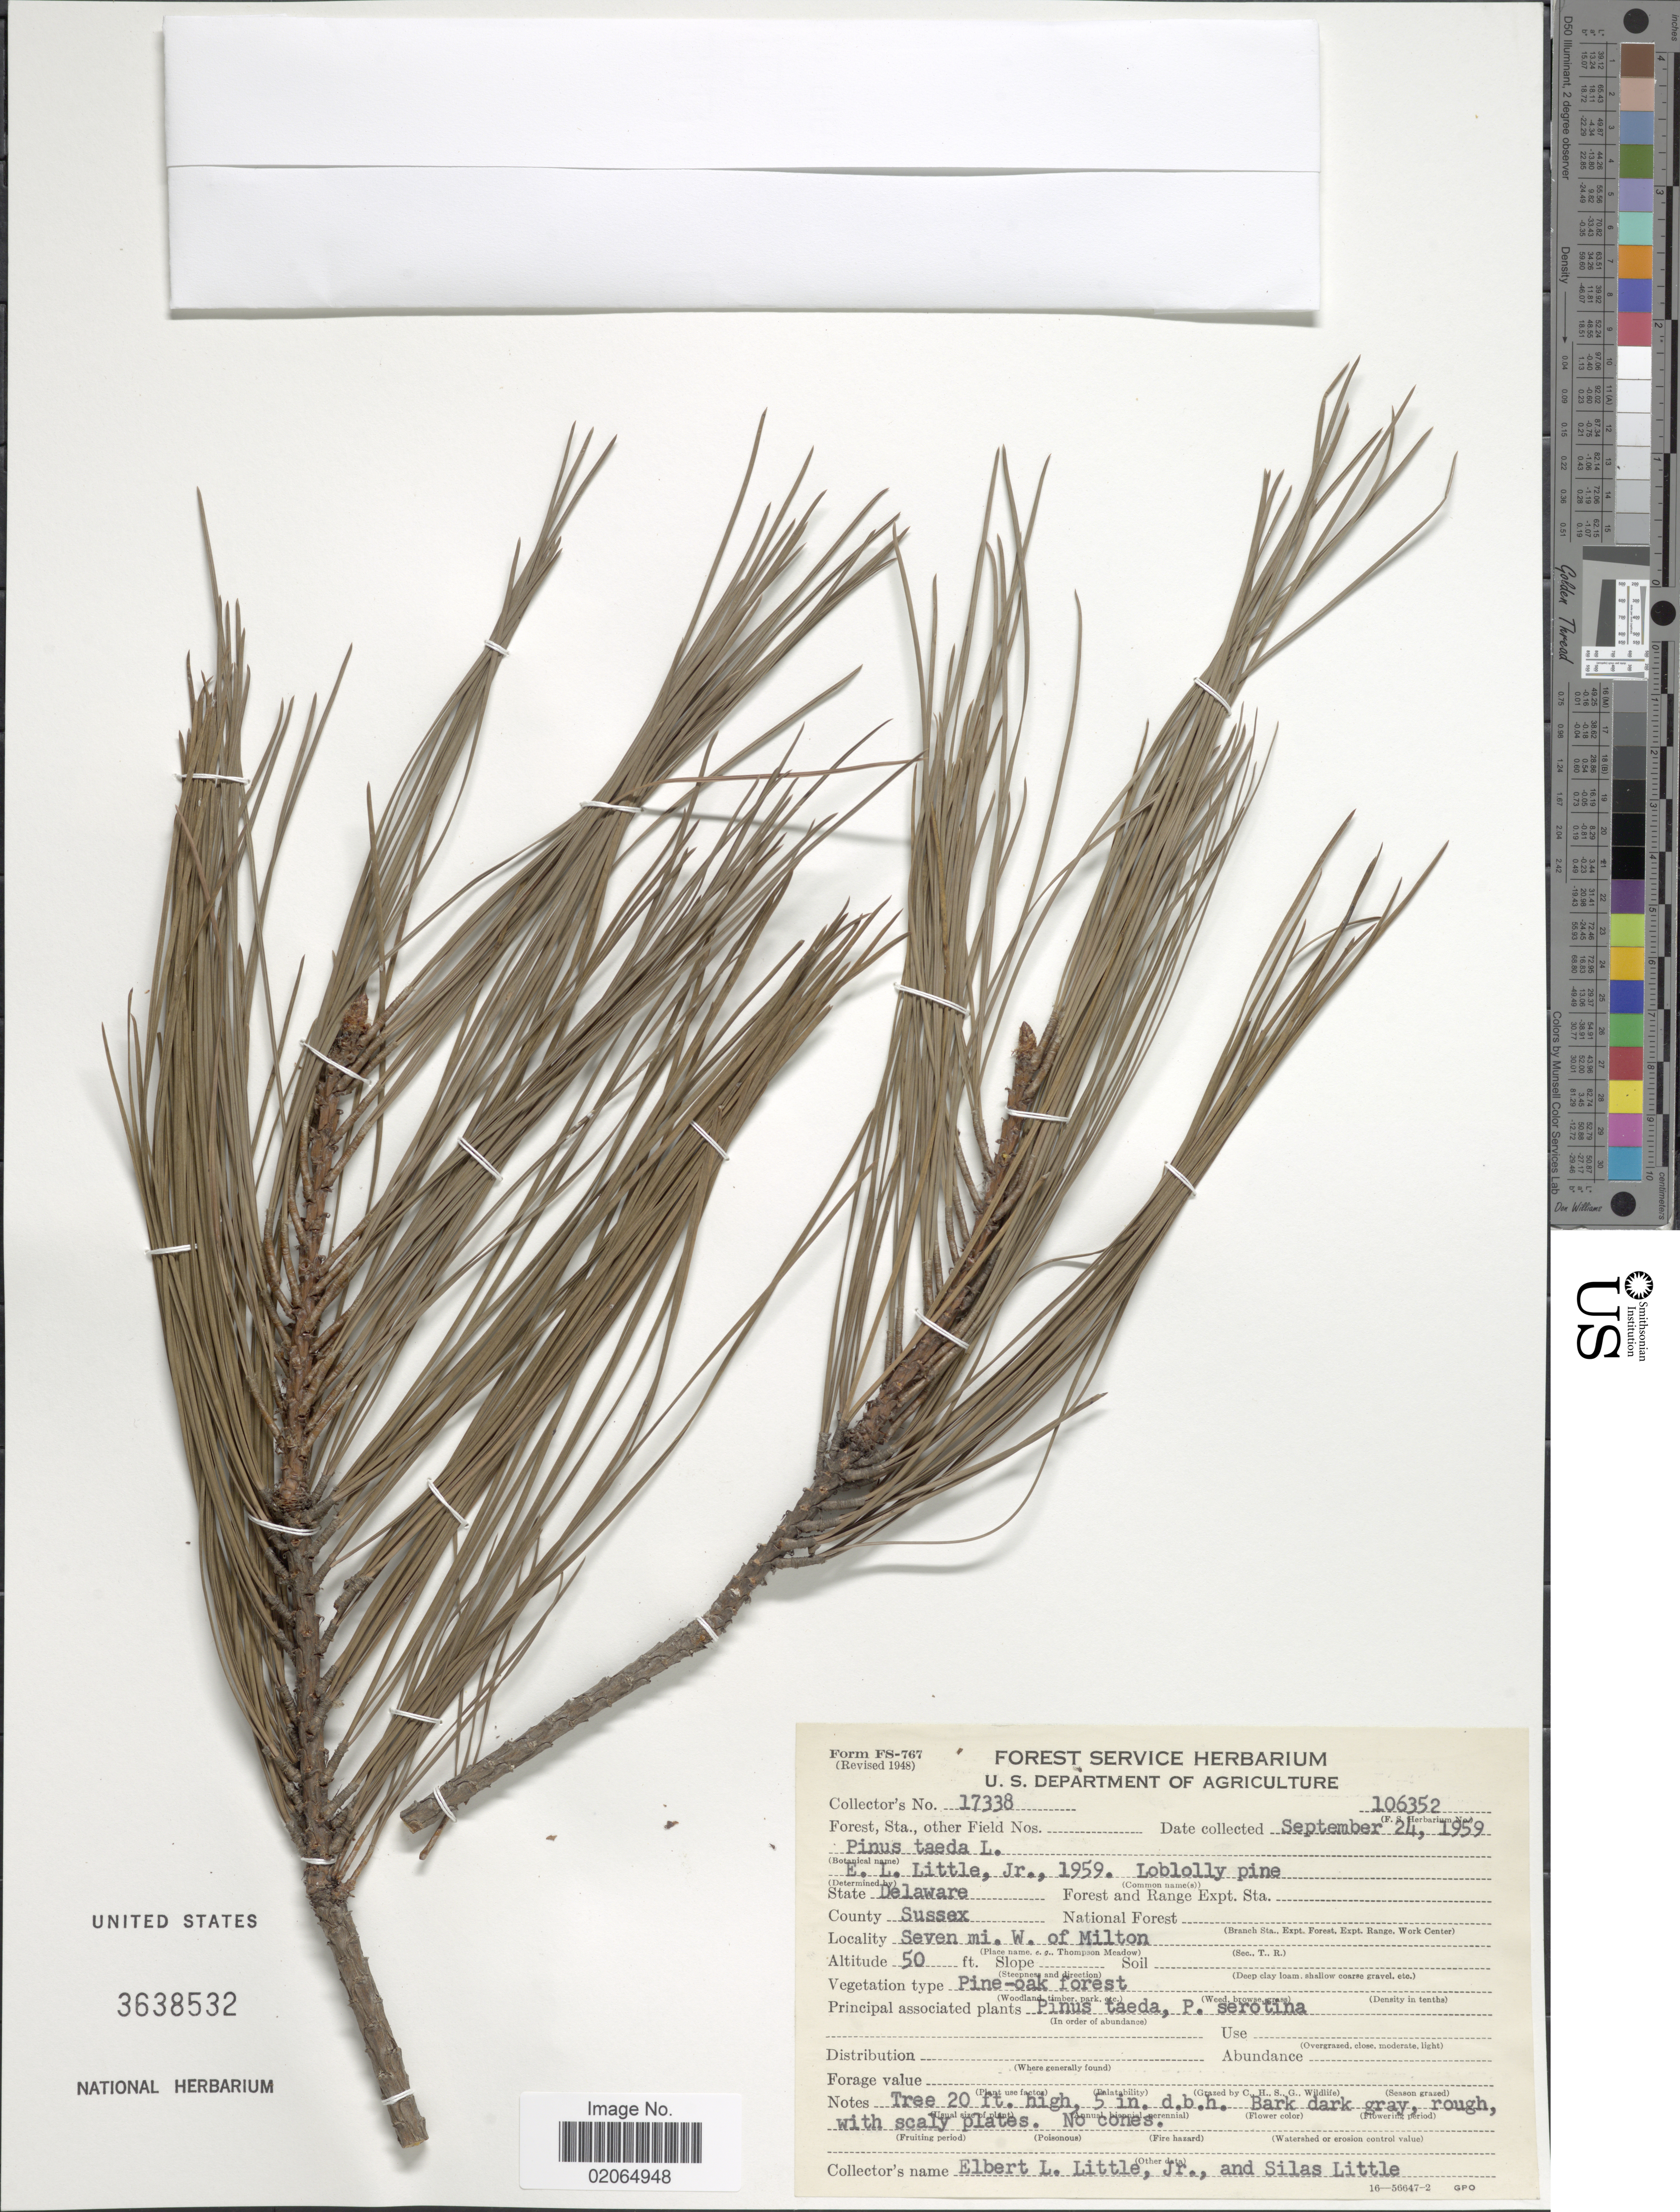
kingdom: Plantae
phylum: Tracheophyta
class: Pinopsida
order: Pinales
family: Pinaceae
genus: Pinus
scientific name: Pinus taeda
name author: L.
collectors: E. L. Little & S. Little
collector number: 17338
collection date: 1959-09-24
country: United States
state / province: Delaware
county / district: Sussex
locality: County Sussex, Seven mi. W. of Milton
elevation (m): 15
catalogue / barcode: US 3638532